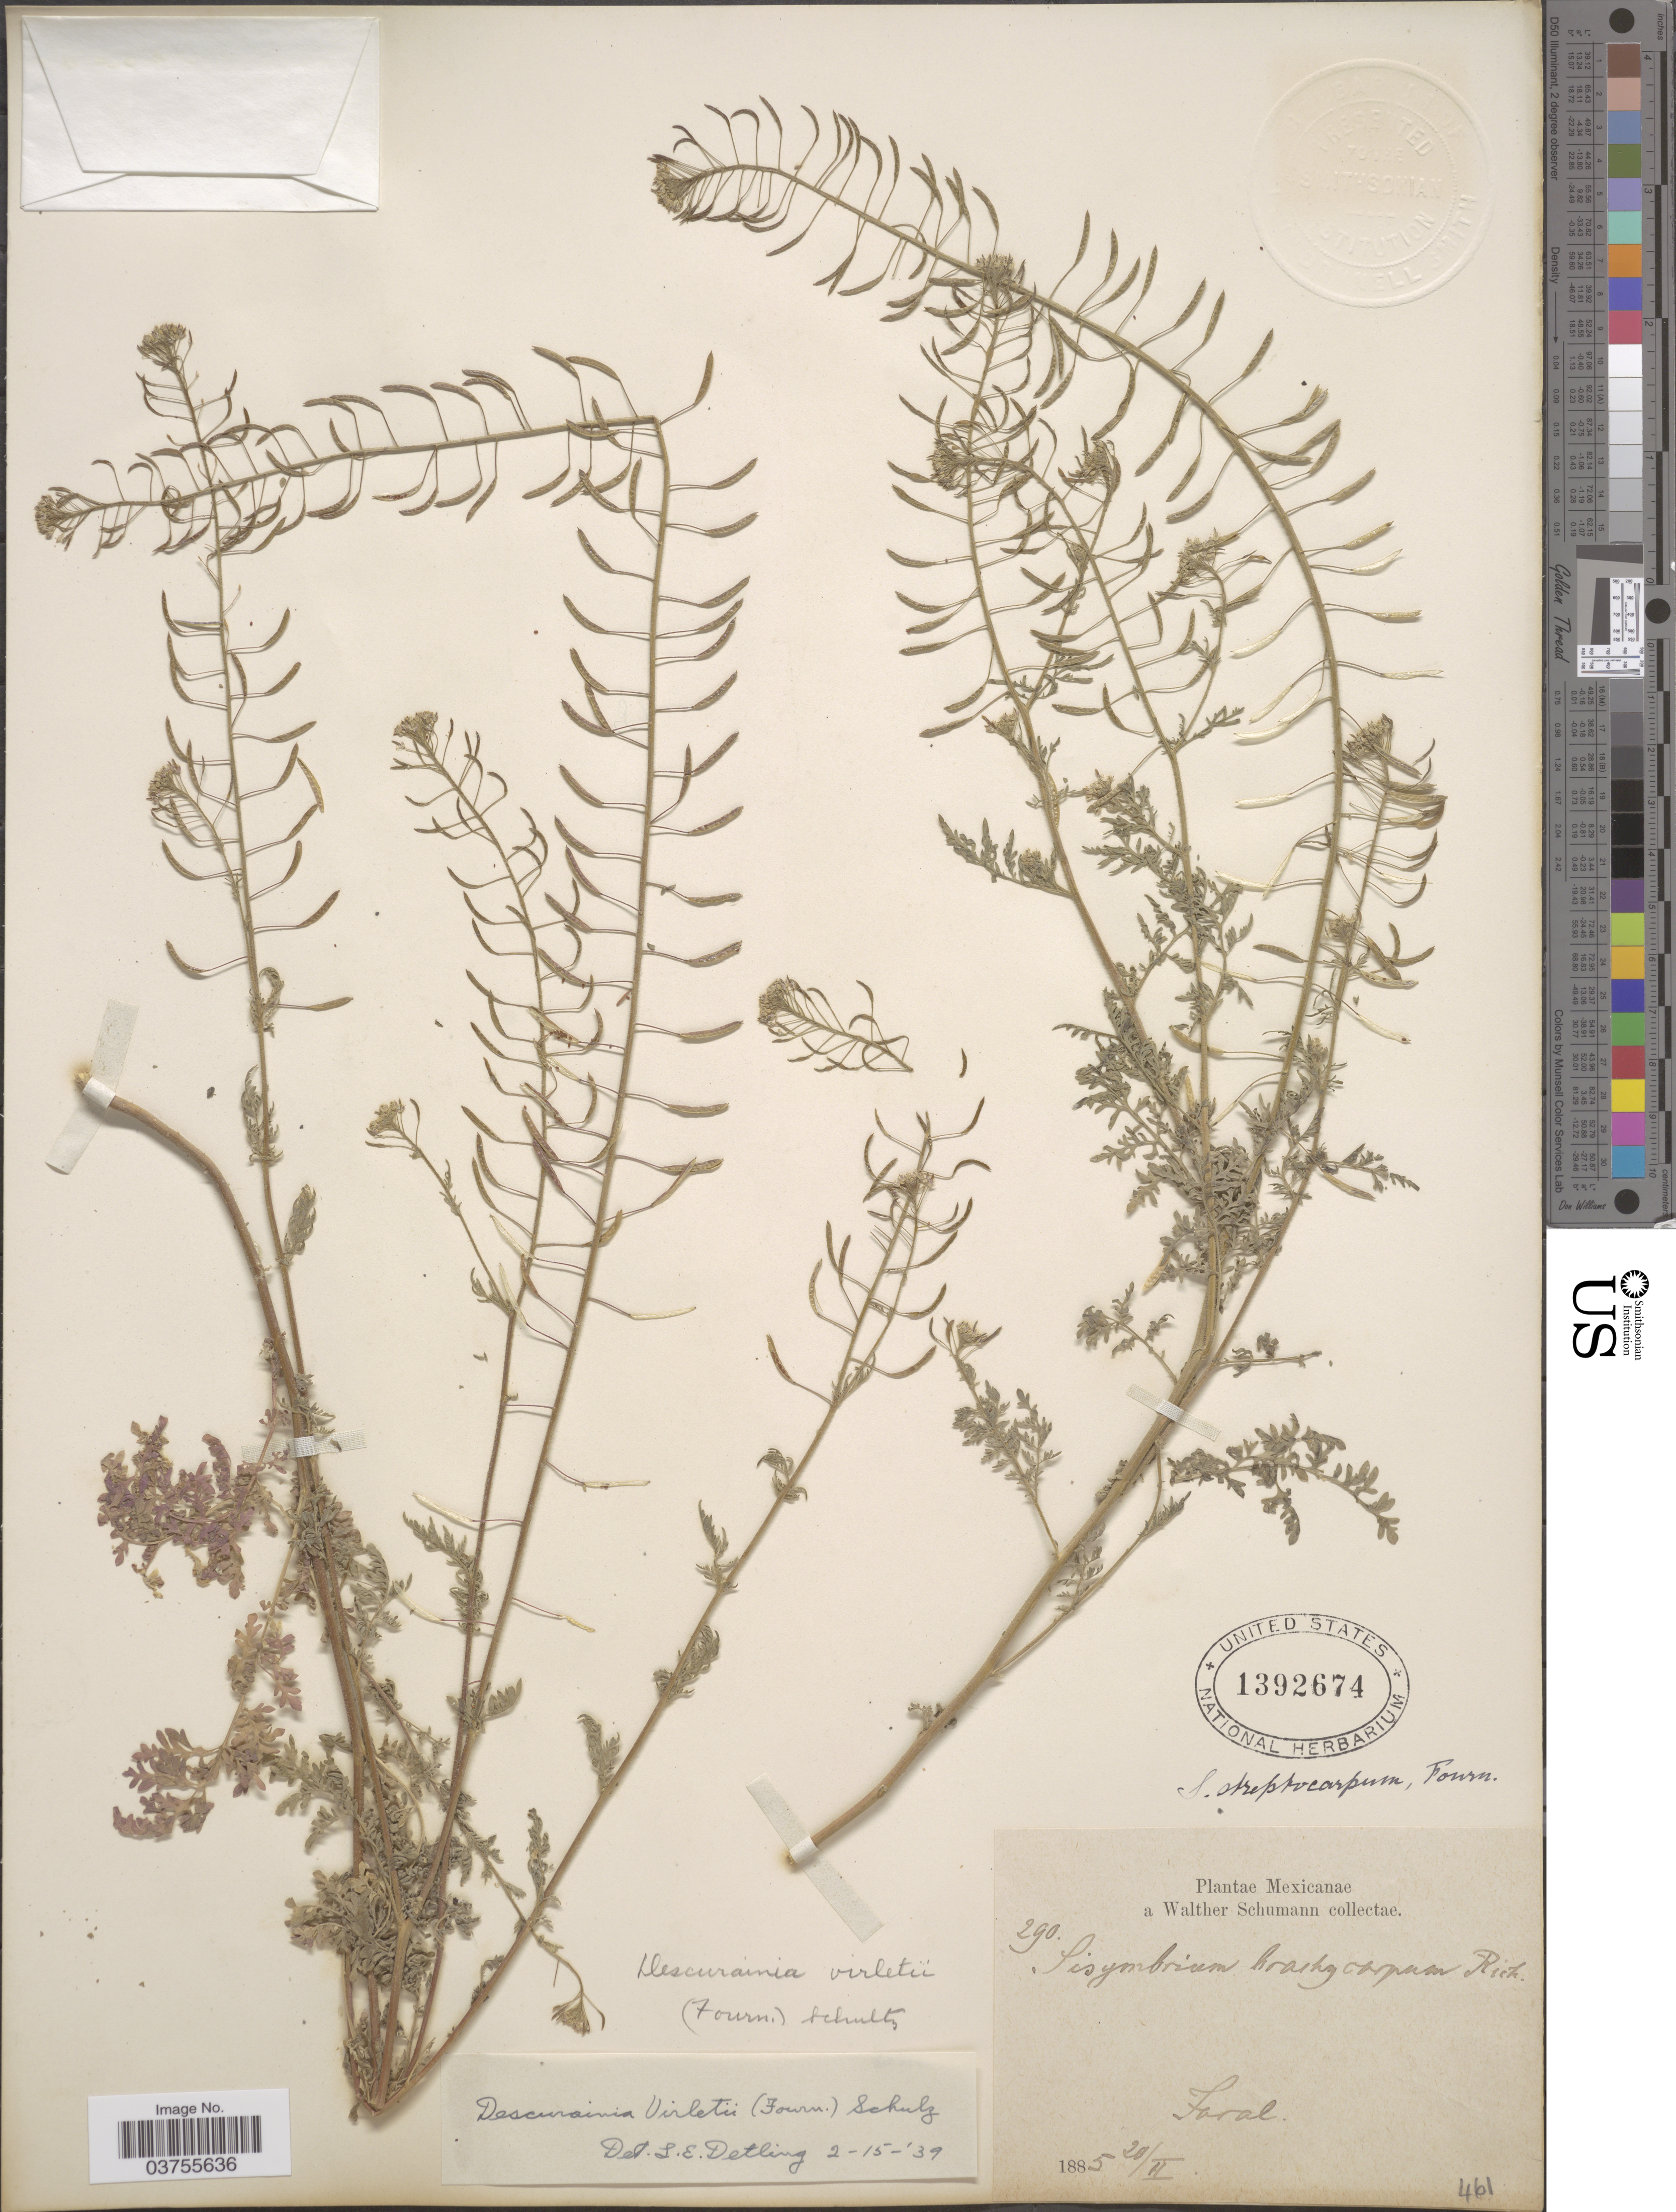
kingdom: Plantae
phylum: Tracheophyta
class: Magnoliopsida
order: Brassicales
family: Brassicaceae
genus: Descurainia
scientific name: Descurainia virletii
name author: (E. Fourn.) O.E. Schulz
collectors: W. Schumann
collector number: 290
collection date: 1885-02-20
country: Mexico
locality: Faral.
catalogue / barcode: US 1392674